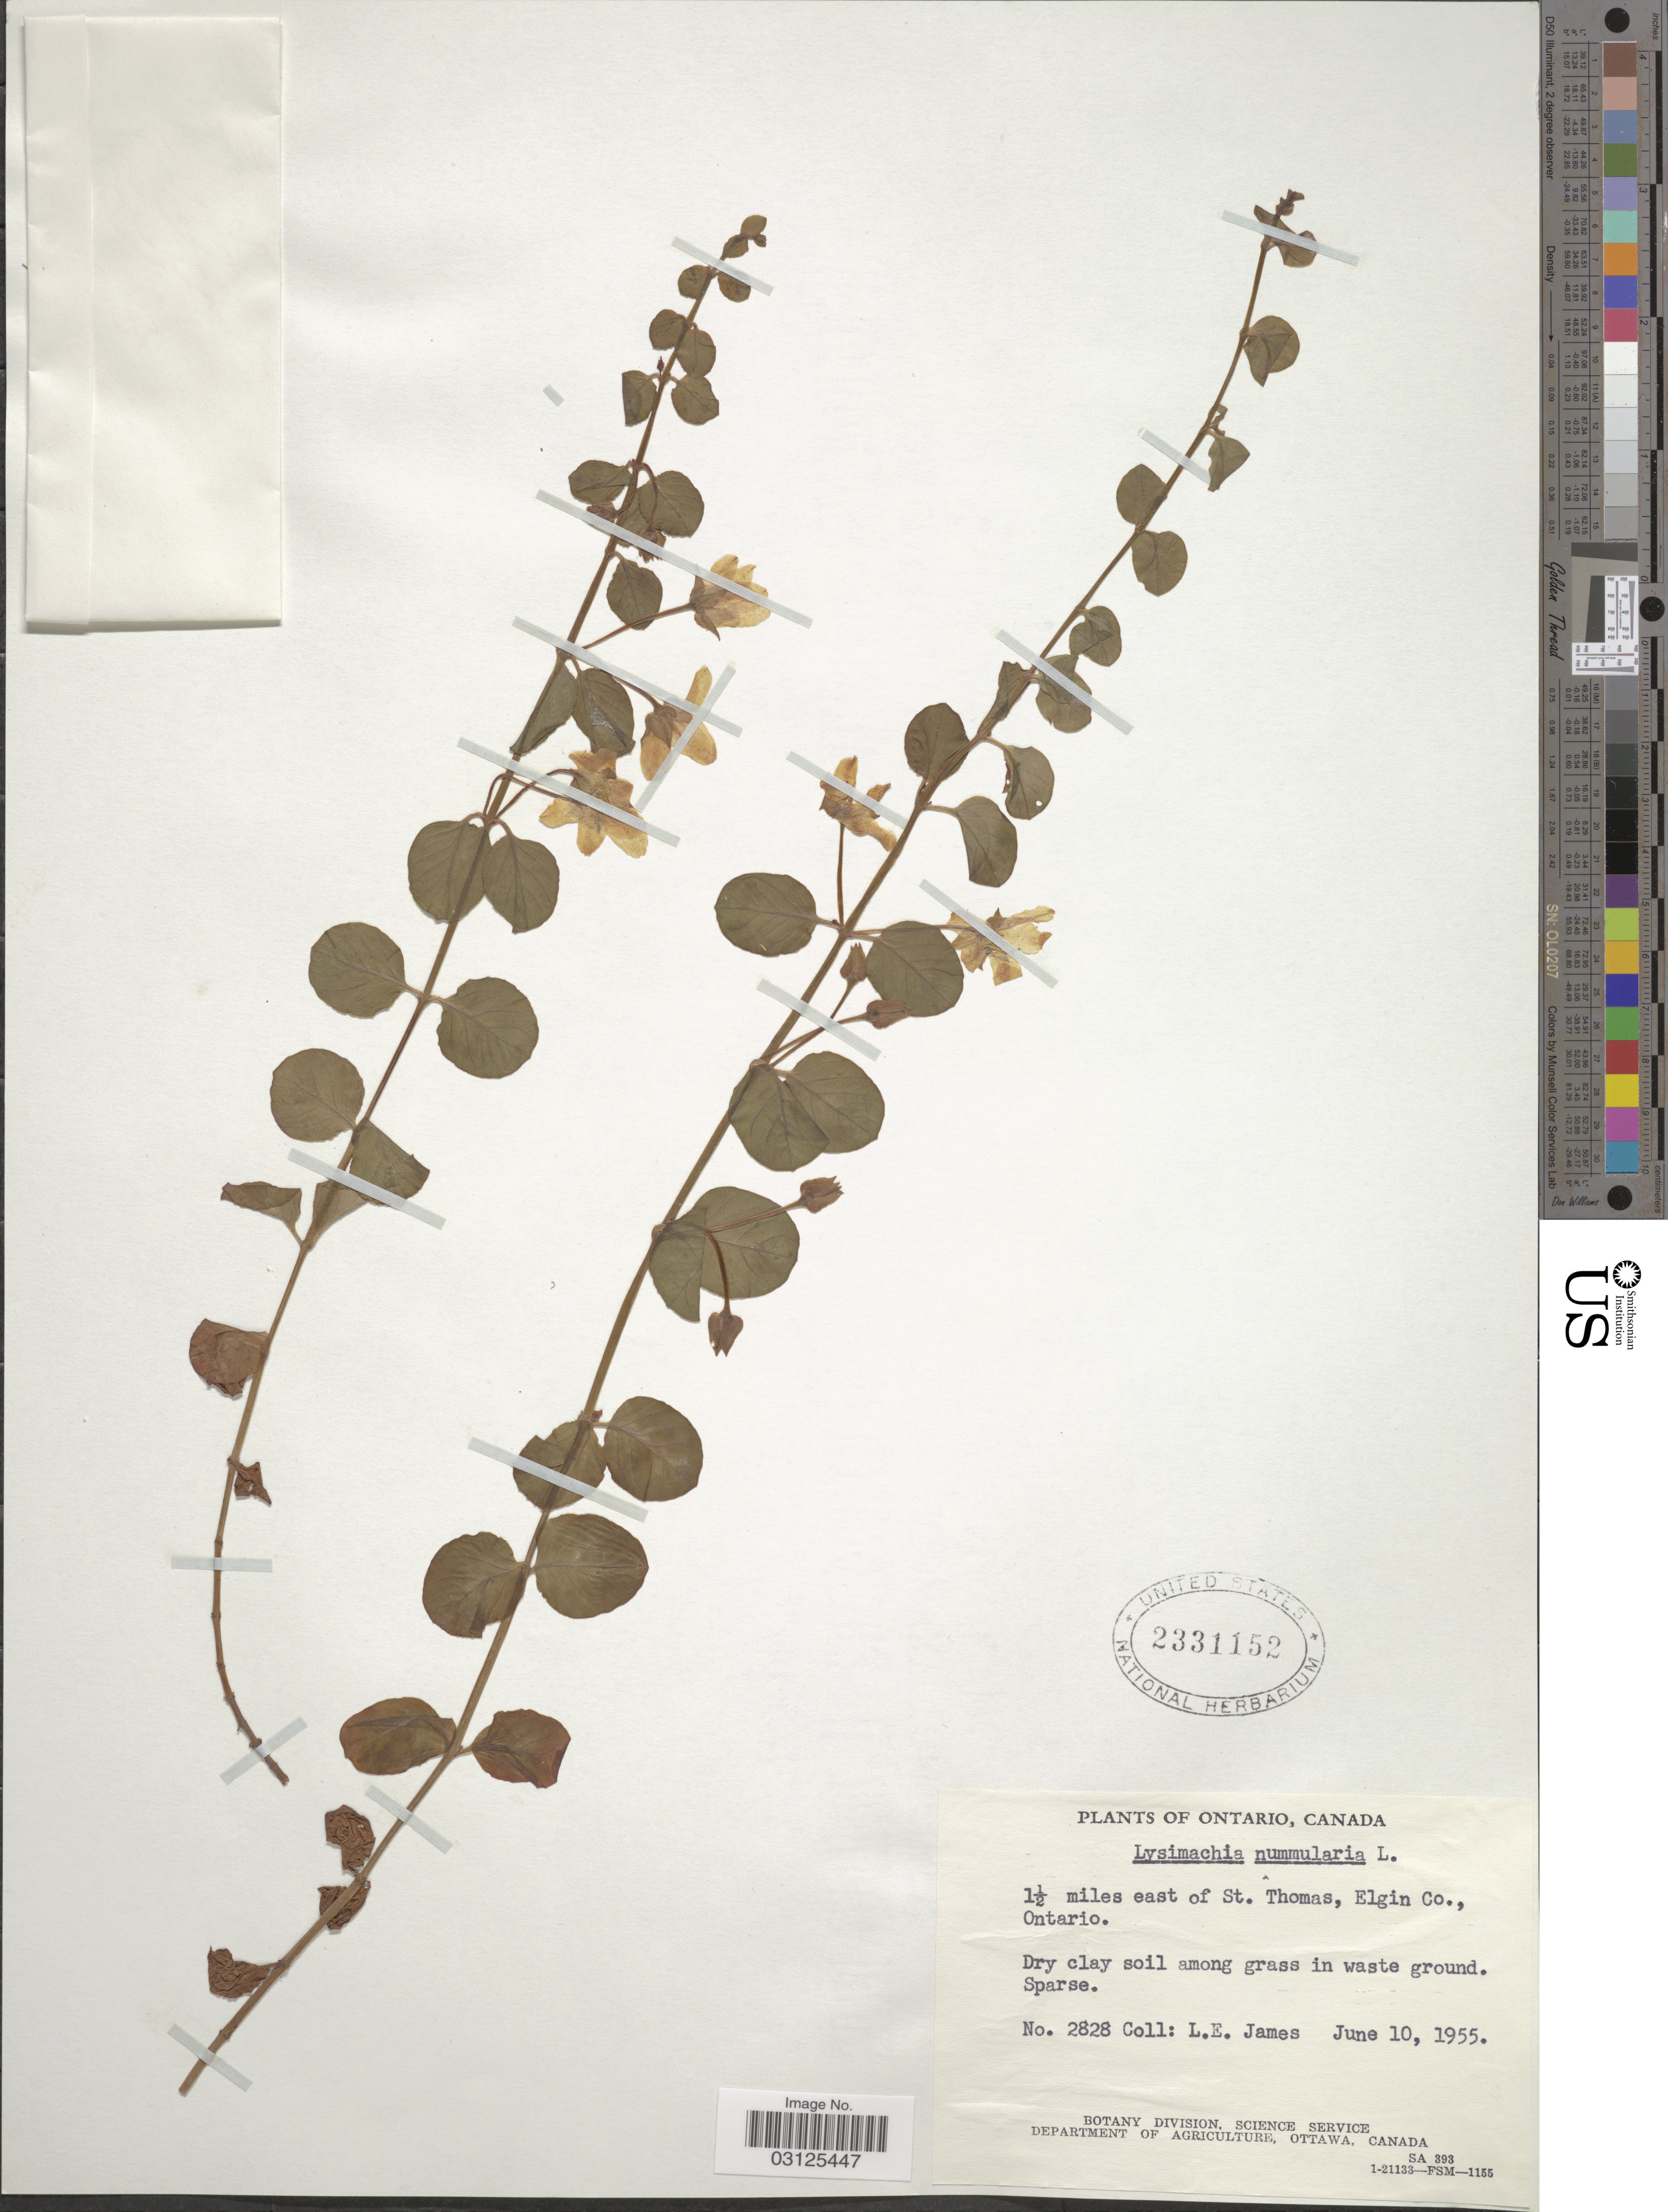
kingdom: Plantae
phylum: Tracheophyta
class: Magnoliopsida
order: Ericales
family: Primulaceae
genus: Lysimachia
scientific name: Lysimachia nummularia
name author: L.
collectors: L. E. James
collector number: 2828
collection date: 1955-06-10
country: Canada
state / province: Ontario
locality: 1½ miles east of St. Thomas, Elgin Co.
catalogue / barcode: US 2331152